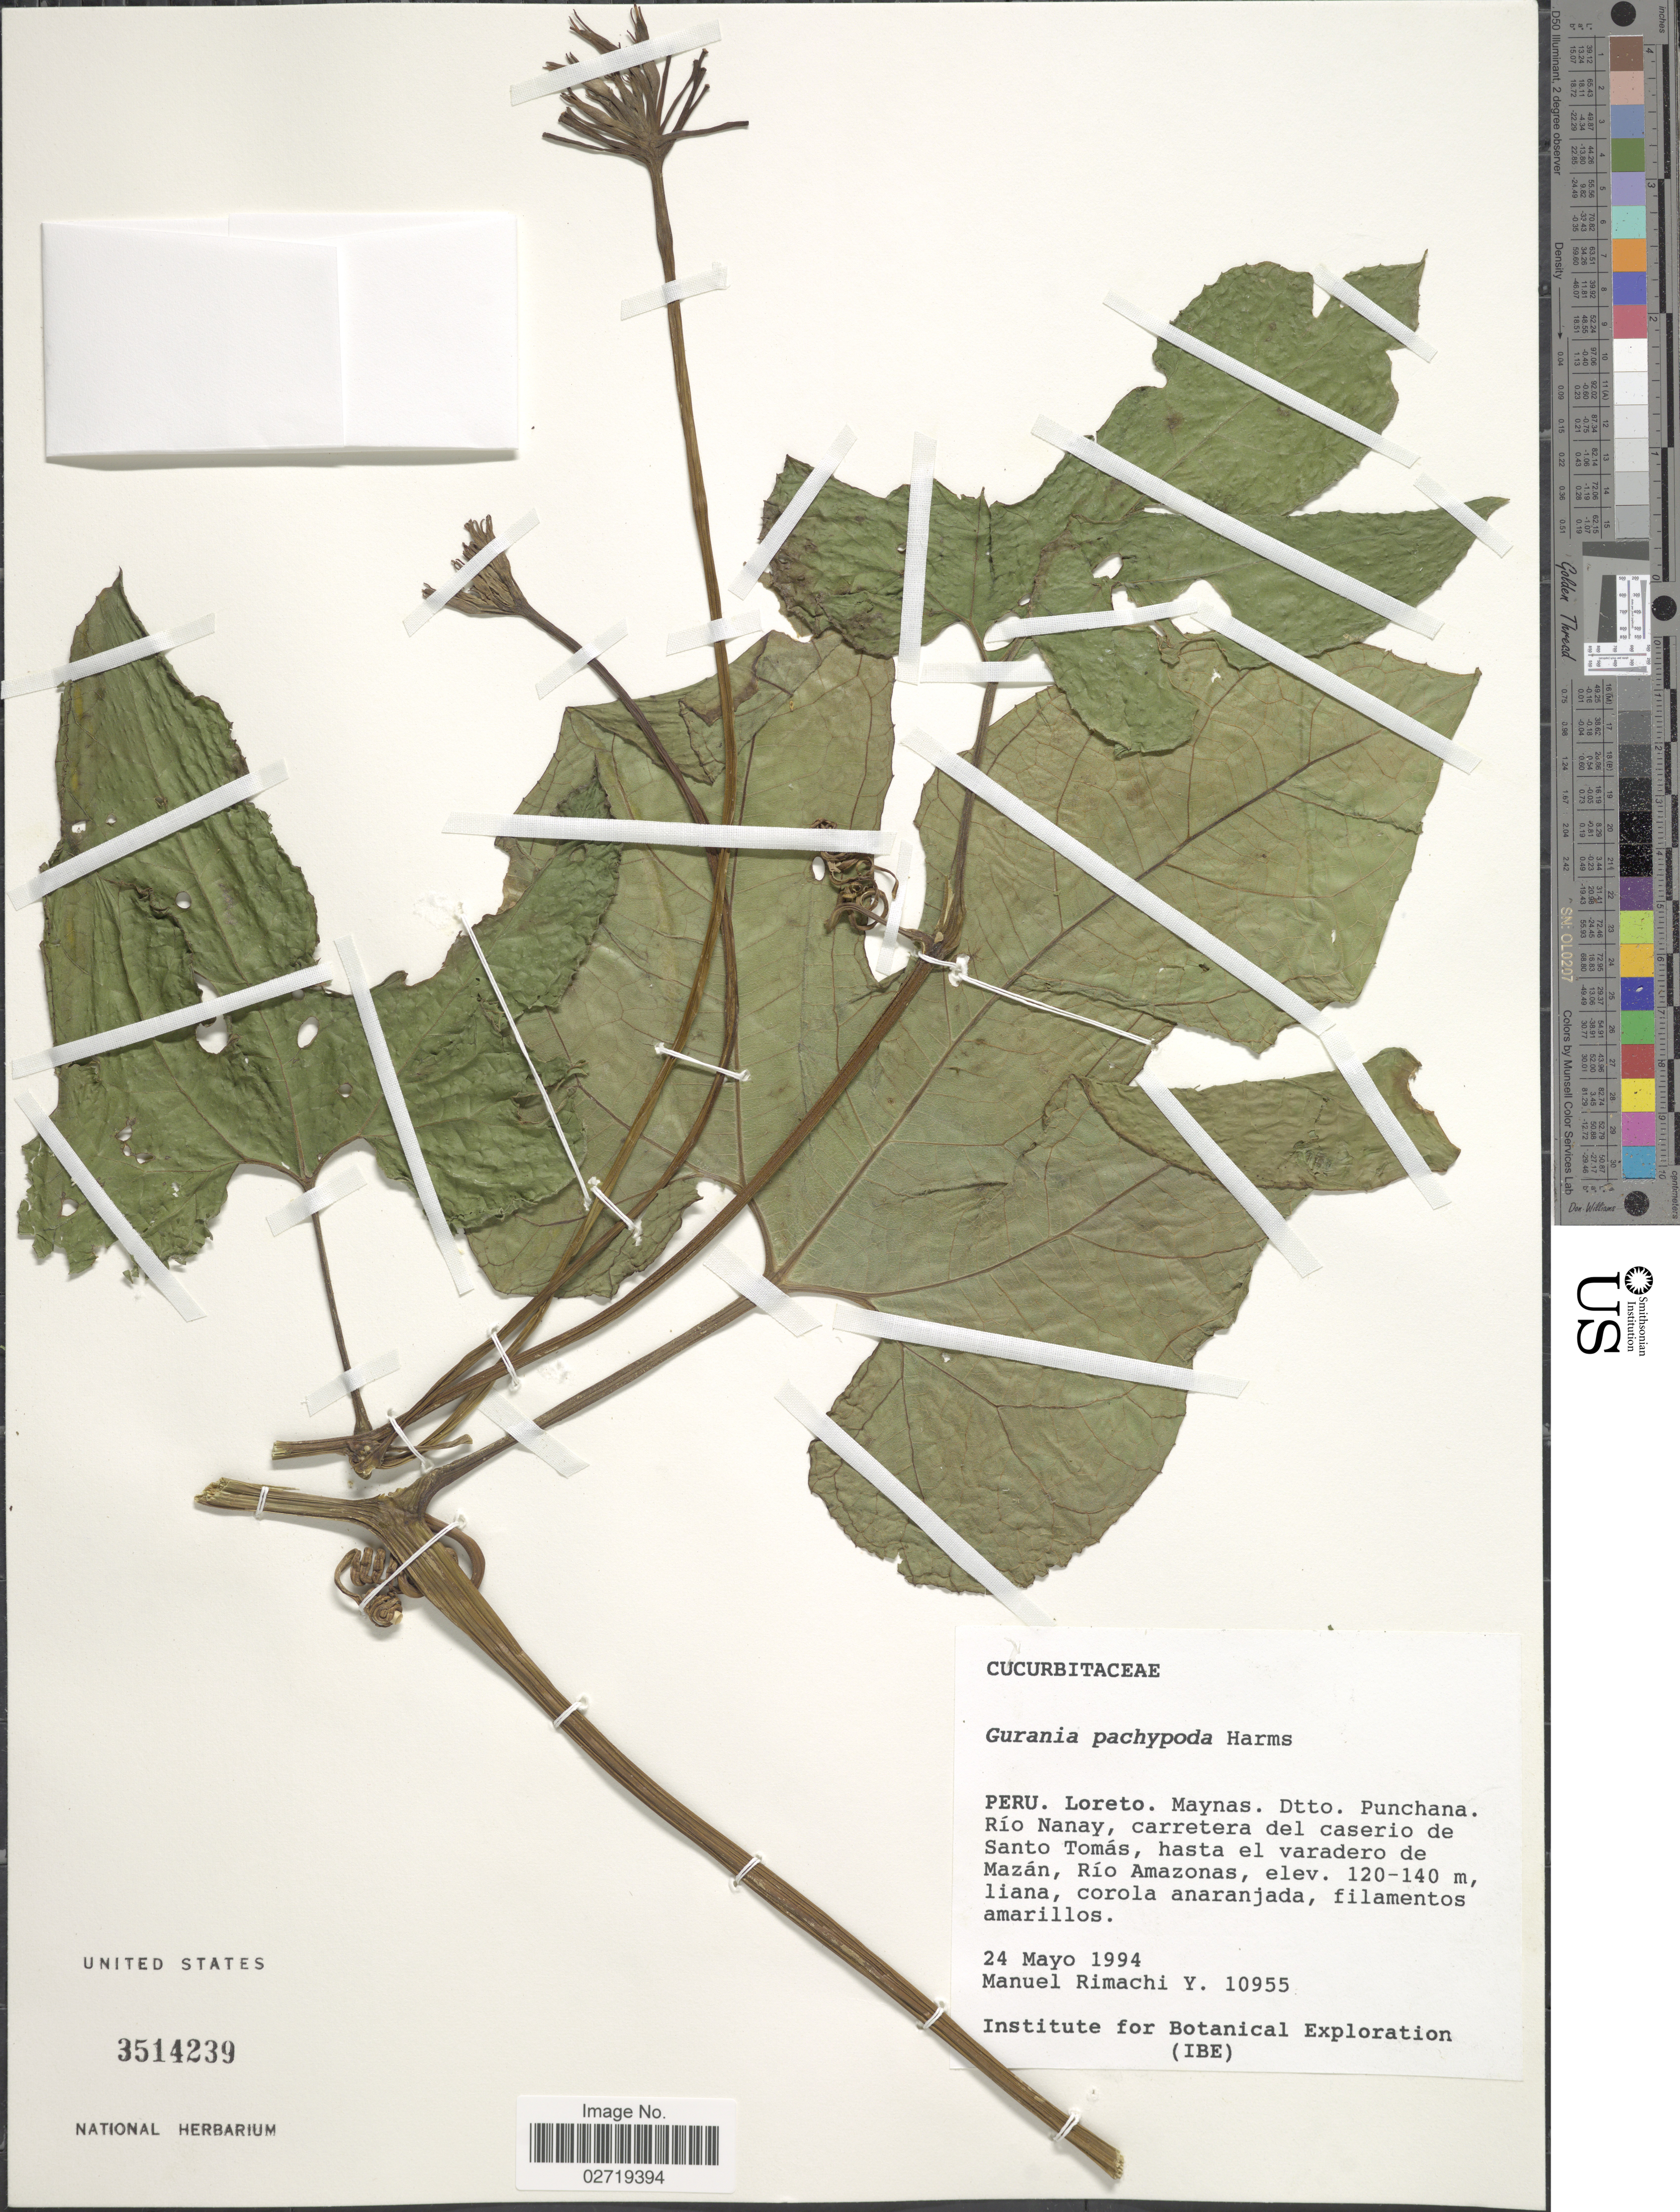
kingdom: Plantae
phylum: Tracheophyta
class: Magnoliopsida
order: Cucurbitales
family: Cucurbitaceae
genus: Gurania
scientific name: Gurania pachypoda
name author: Harms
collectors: M. Rimachi Y.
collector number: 10955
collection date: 1994-05-24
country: Peru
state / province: Loreto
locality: Maynas. Dtto. Punchana. Río Nanay, carretera del caserio de Santo Tomás, hasta el varadero de Mazán, Río Amazonas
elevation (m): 120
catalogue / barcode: US 3514239